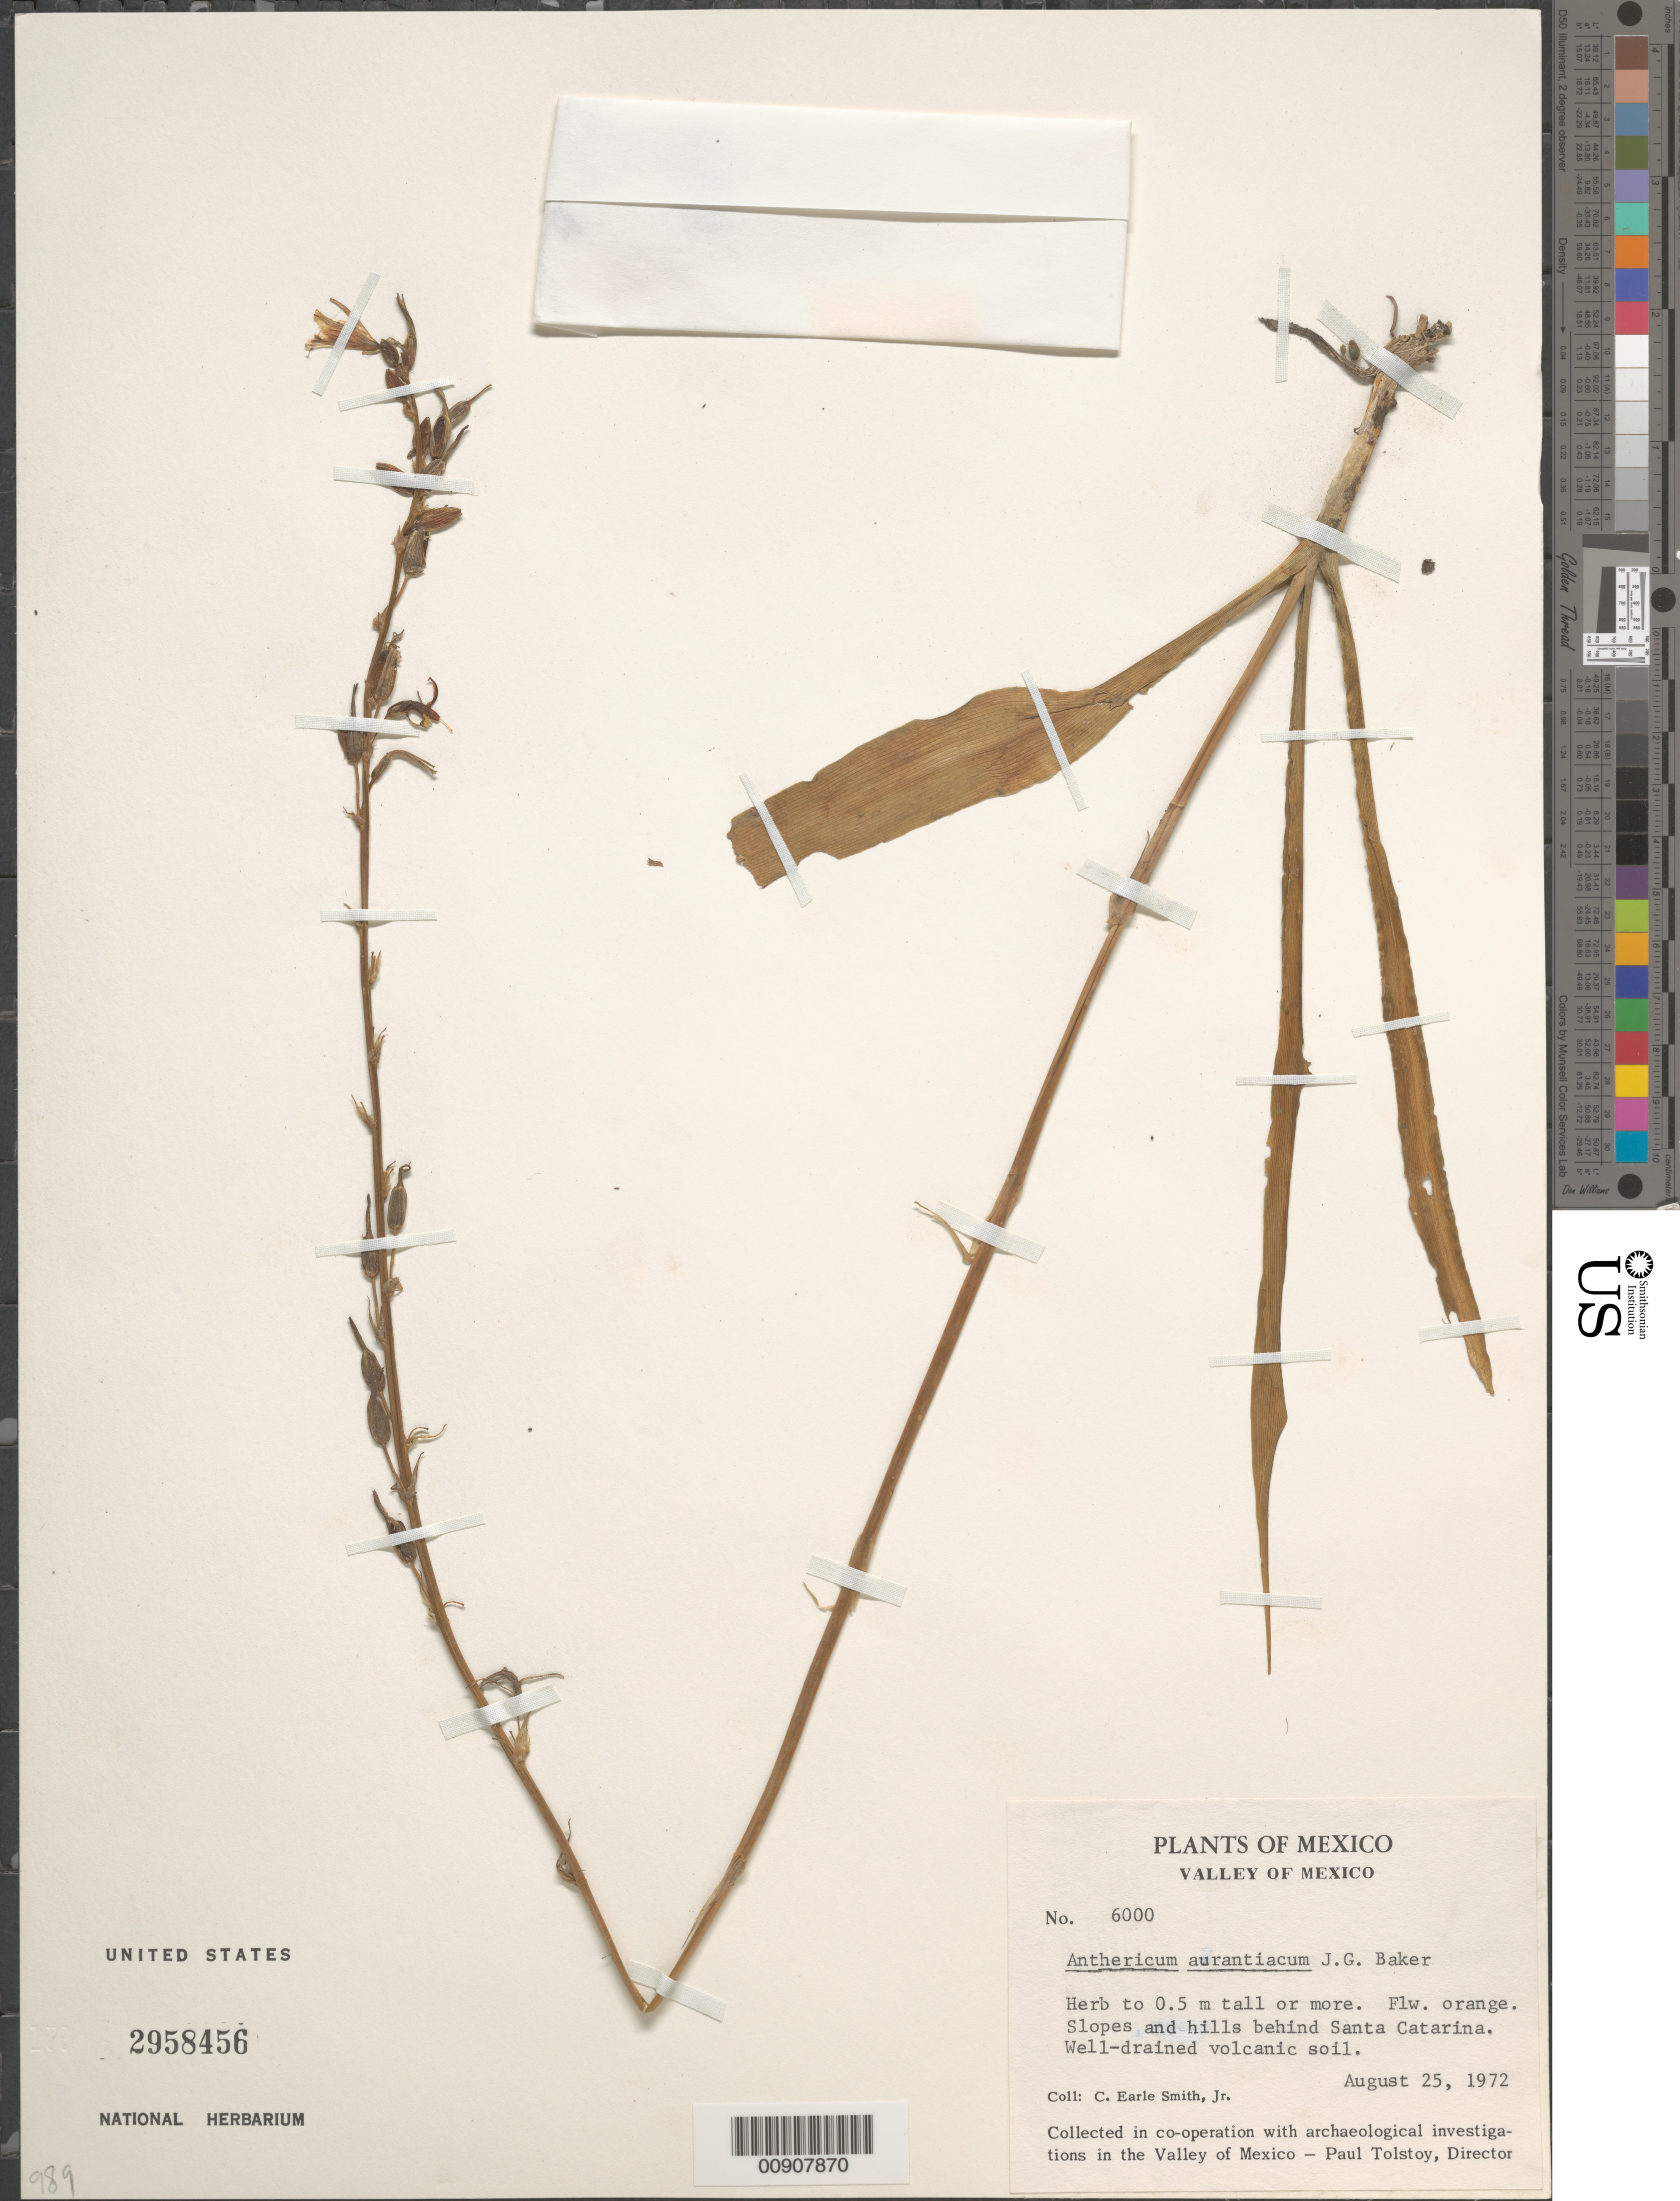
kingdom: Plantae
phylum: Tracheophyta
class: Liliopsida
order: Asparagales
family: Asparagaceae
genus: Anthericum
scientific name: Anthericum aurantiacum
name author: Baker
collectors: C. E. Smith Jr.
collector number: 6000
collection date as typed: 25 Aug 1972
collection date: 1972-08-25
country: Mexico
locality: Slopes and hills behind Santa Catarina. Valley of Mexico.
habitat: Well-drained volcanic soil.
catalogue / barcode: US 2958456